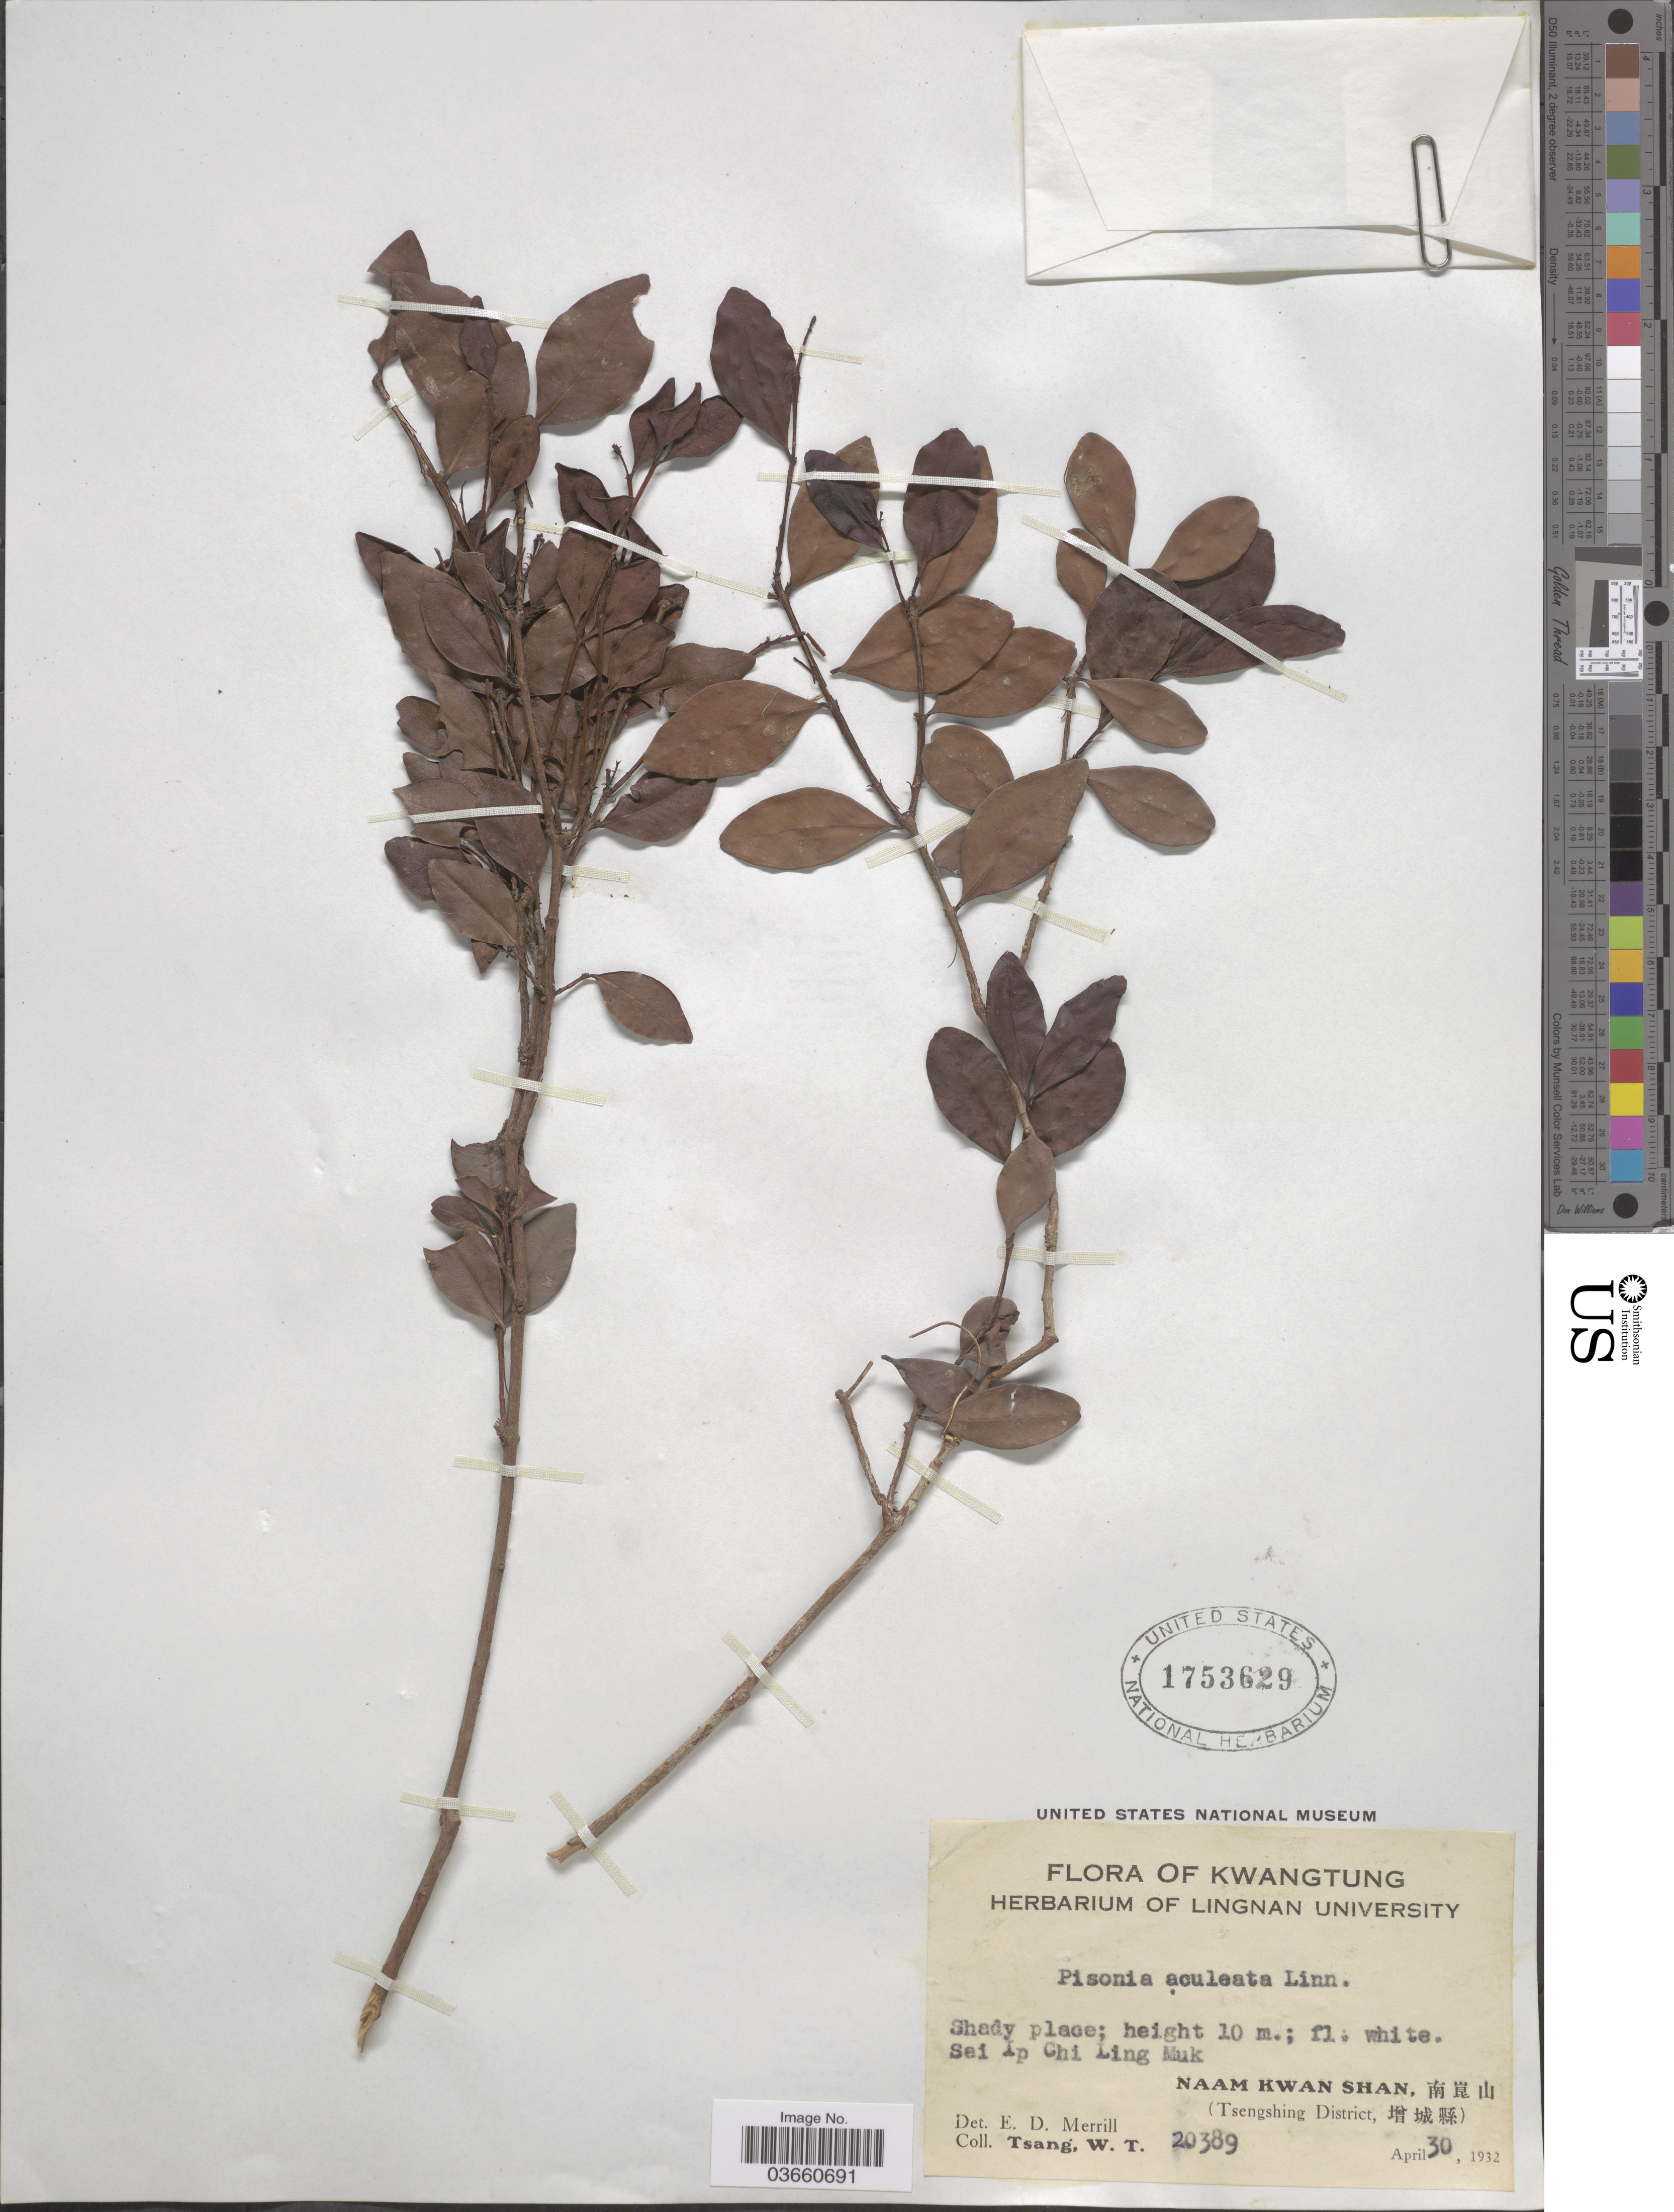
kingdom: Plantae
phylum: Tracheophyta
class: Magnoliopsida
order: Caryophyllales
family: Nyctaginaceae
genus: Pisonia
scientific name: Pisonia aculeata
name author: L.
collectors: W. T. Tsang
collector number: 20389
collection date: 1932-04-30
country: China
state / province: Guangdong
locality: Kwangtung. Sei Ip Chi Ling Muk. Naam Kwan Shan, X. (Tsengshing District, X).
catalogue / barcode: US 1753629